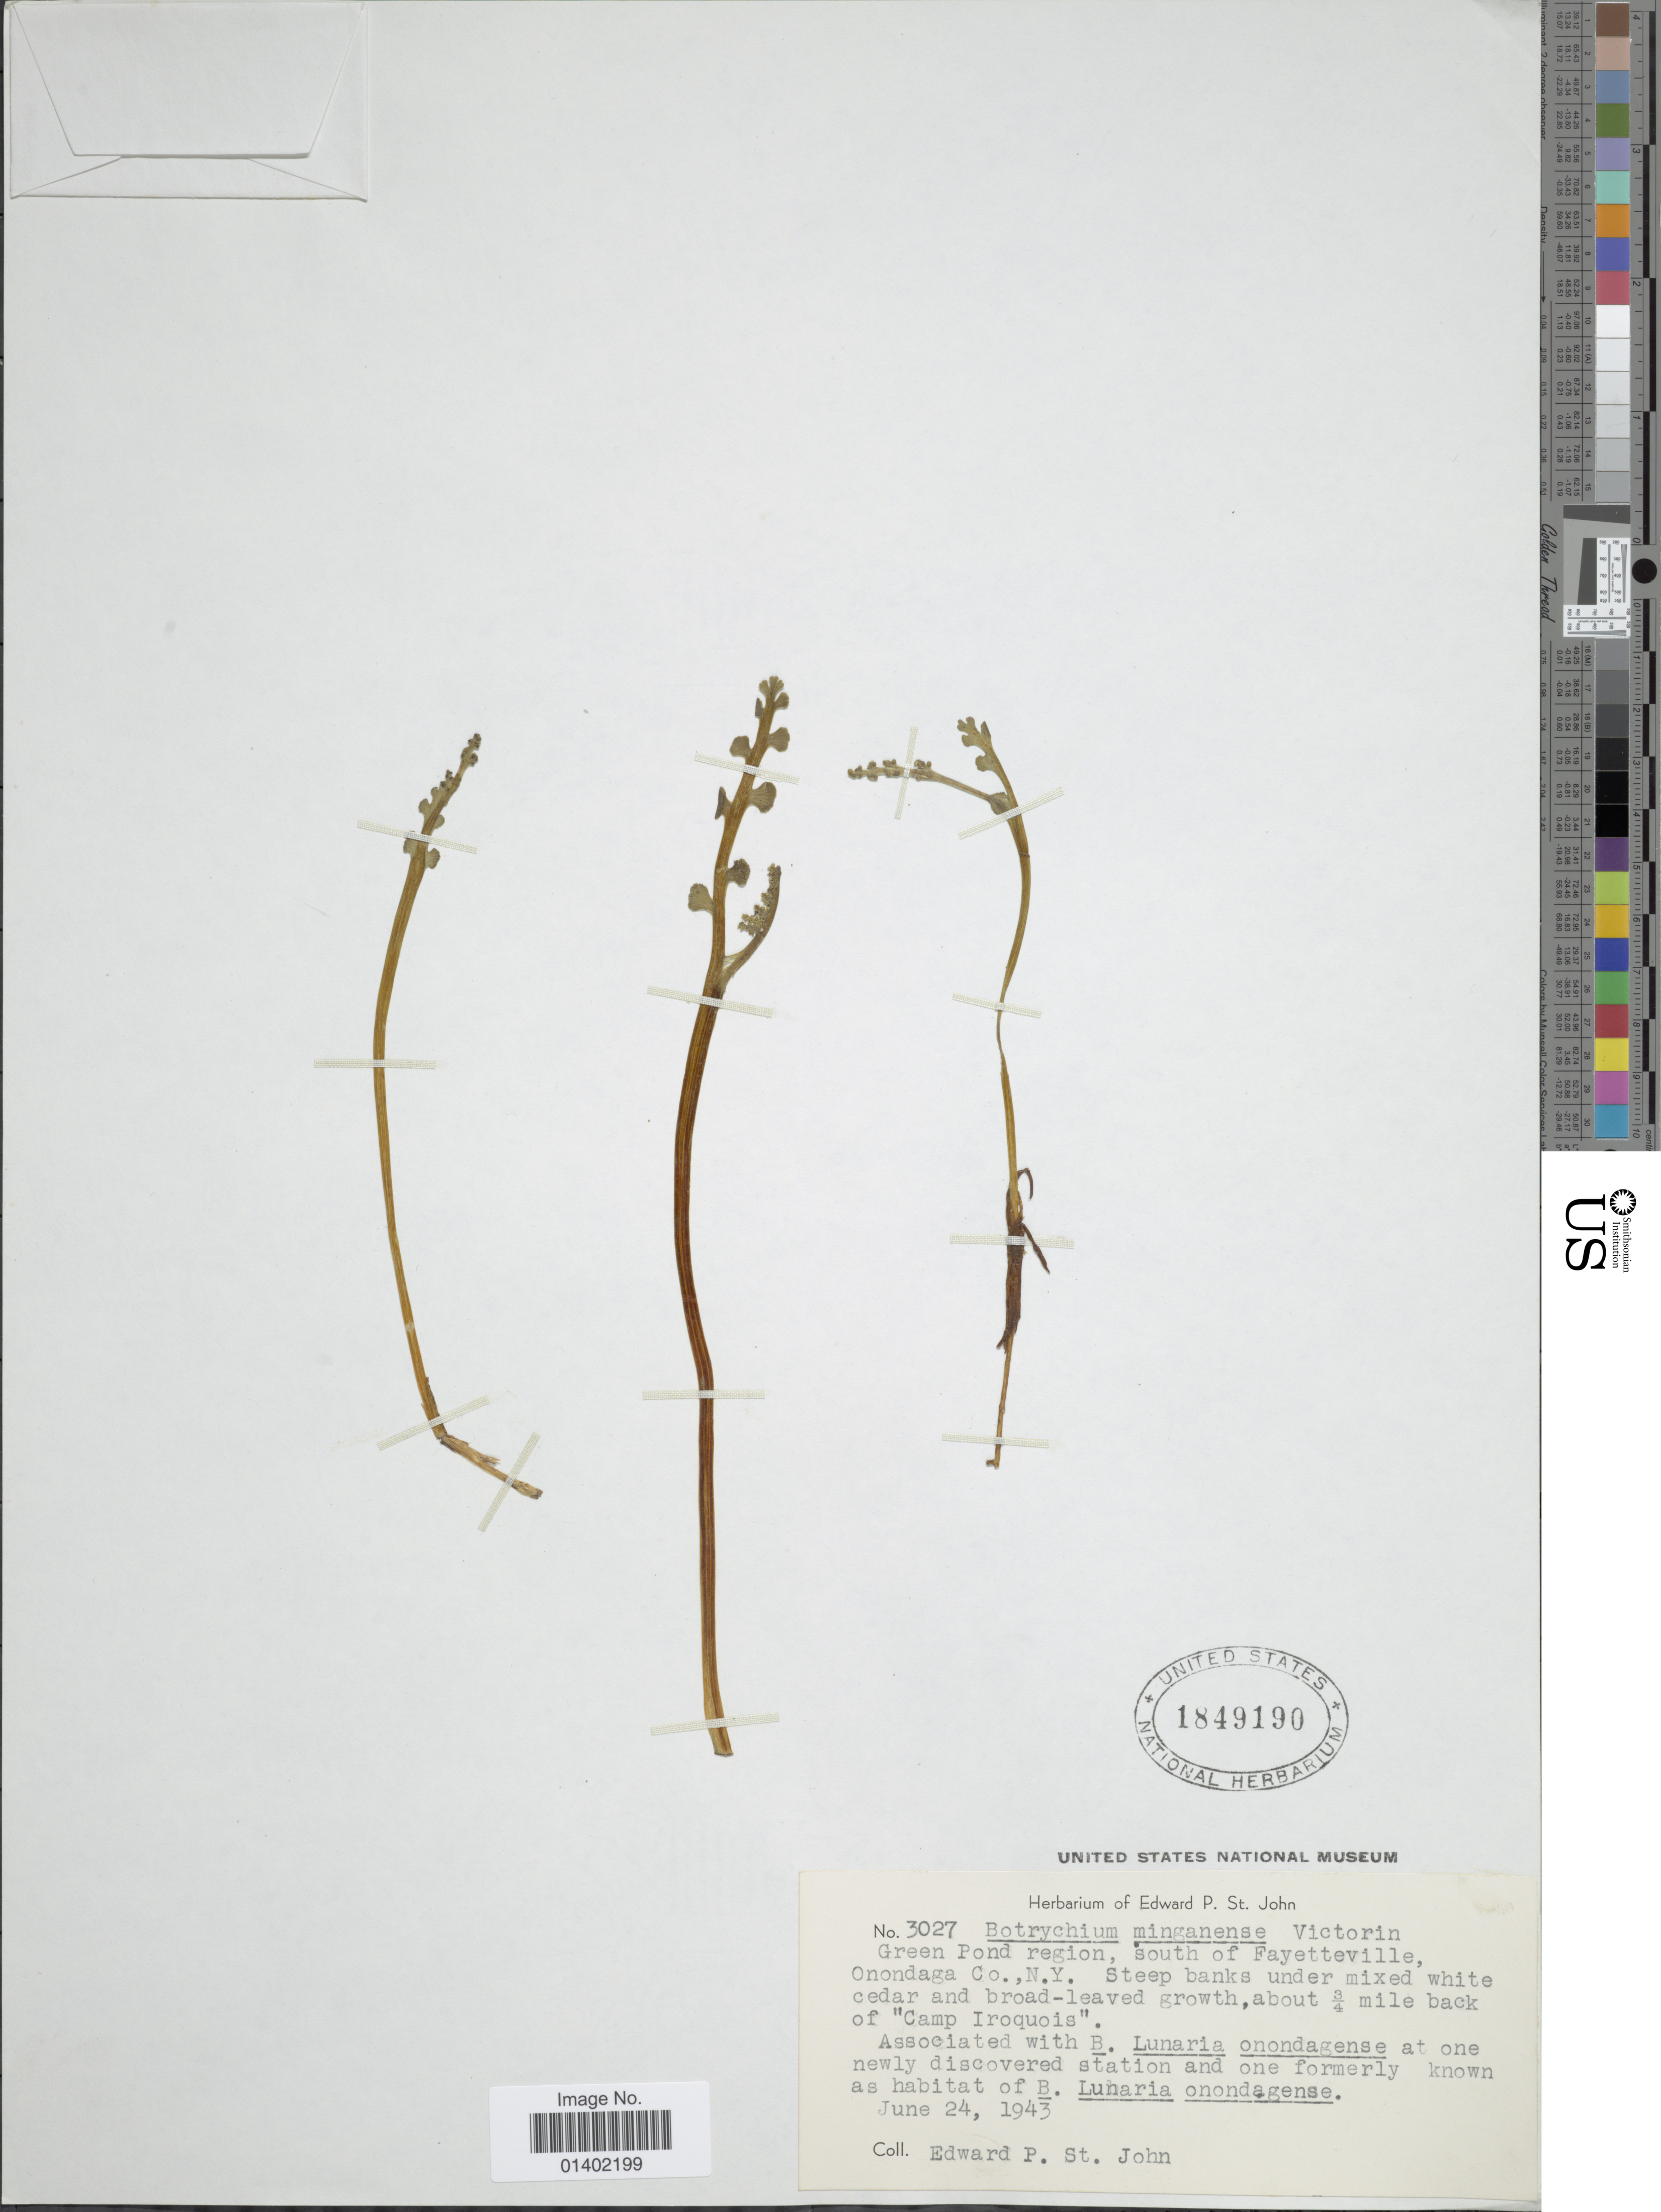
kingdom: Plantae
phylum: Tracheophyta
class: Polypodiopsida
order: Ophioglossales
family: Ophioglossaceae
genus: Botrychium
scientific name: Botrychium minganense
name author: Vict.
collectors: E. P. St. John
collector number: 3027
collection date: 1943-06-24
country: United States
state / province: New York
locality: Green Pond region, south of Fayetteville, Onondaga Co., N.Y., about 3/4 mile back of "Camp Iroquois".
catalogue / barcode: US 1849190